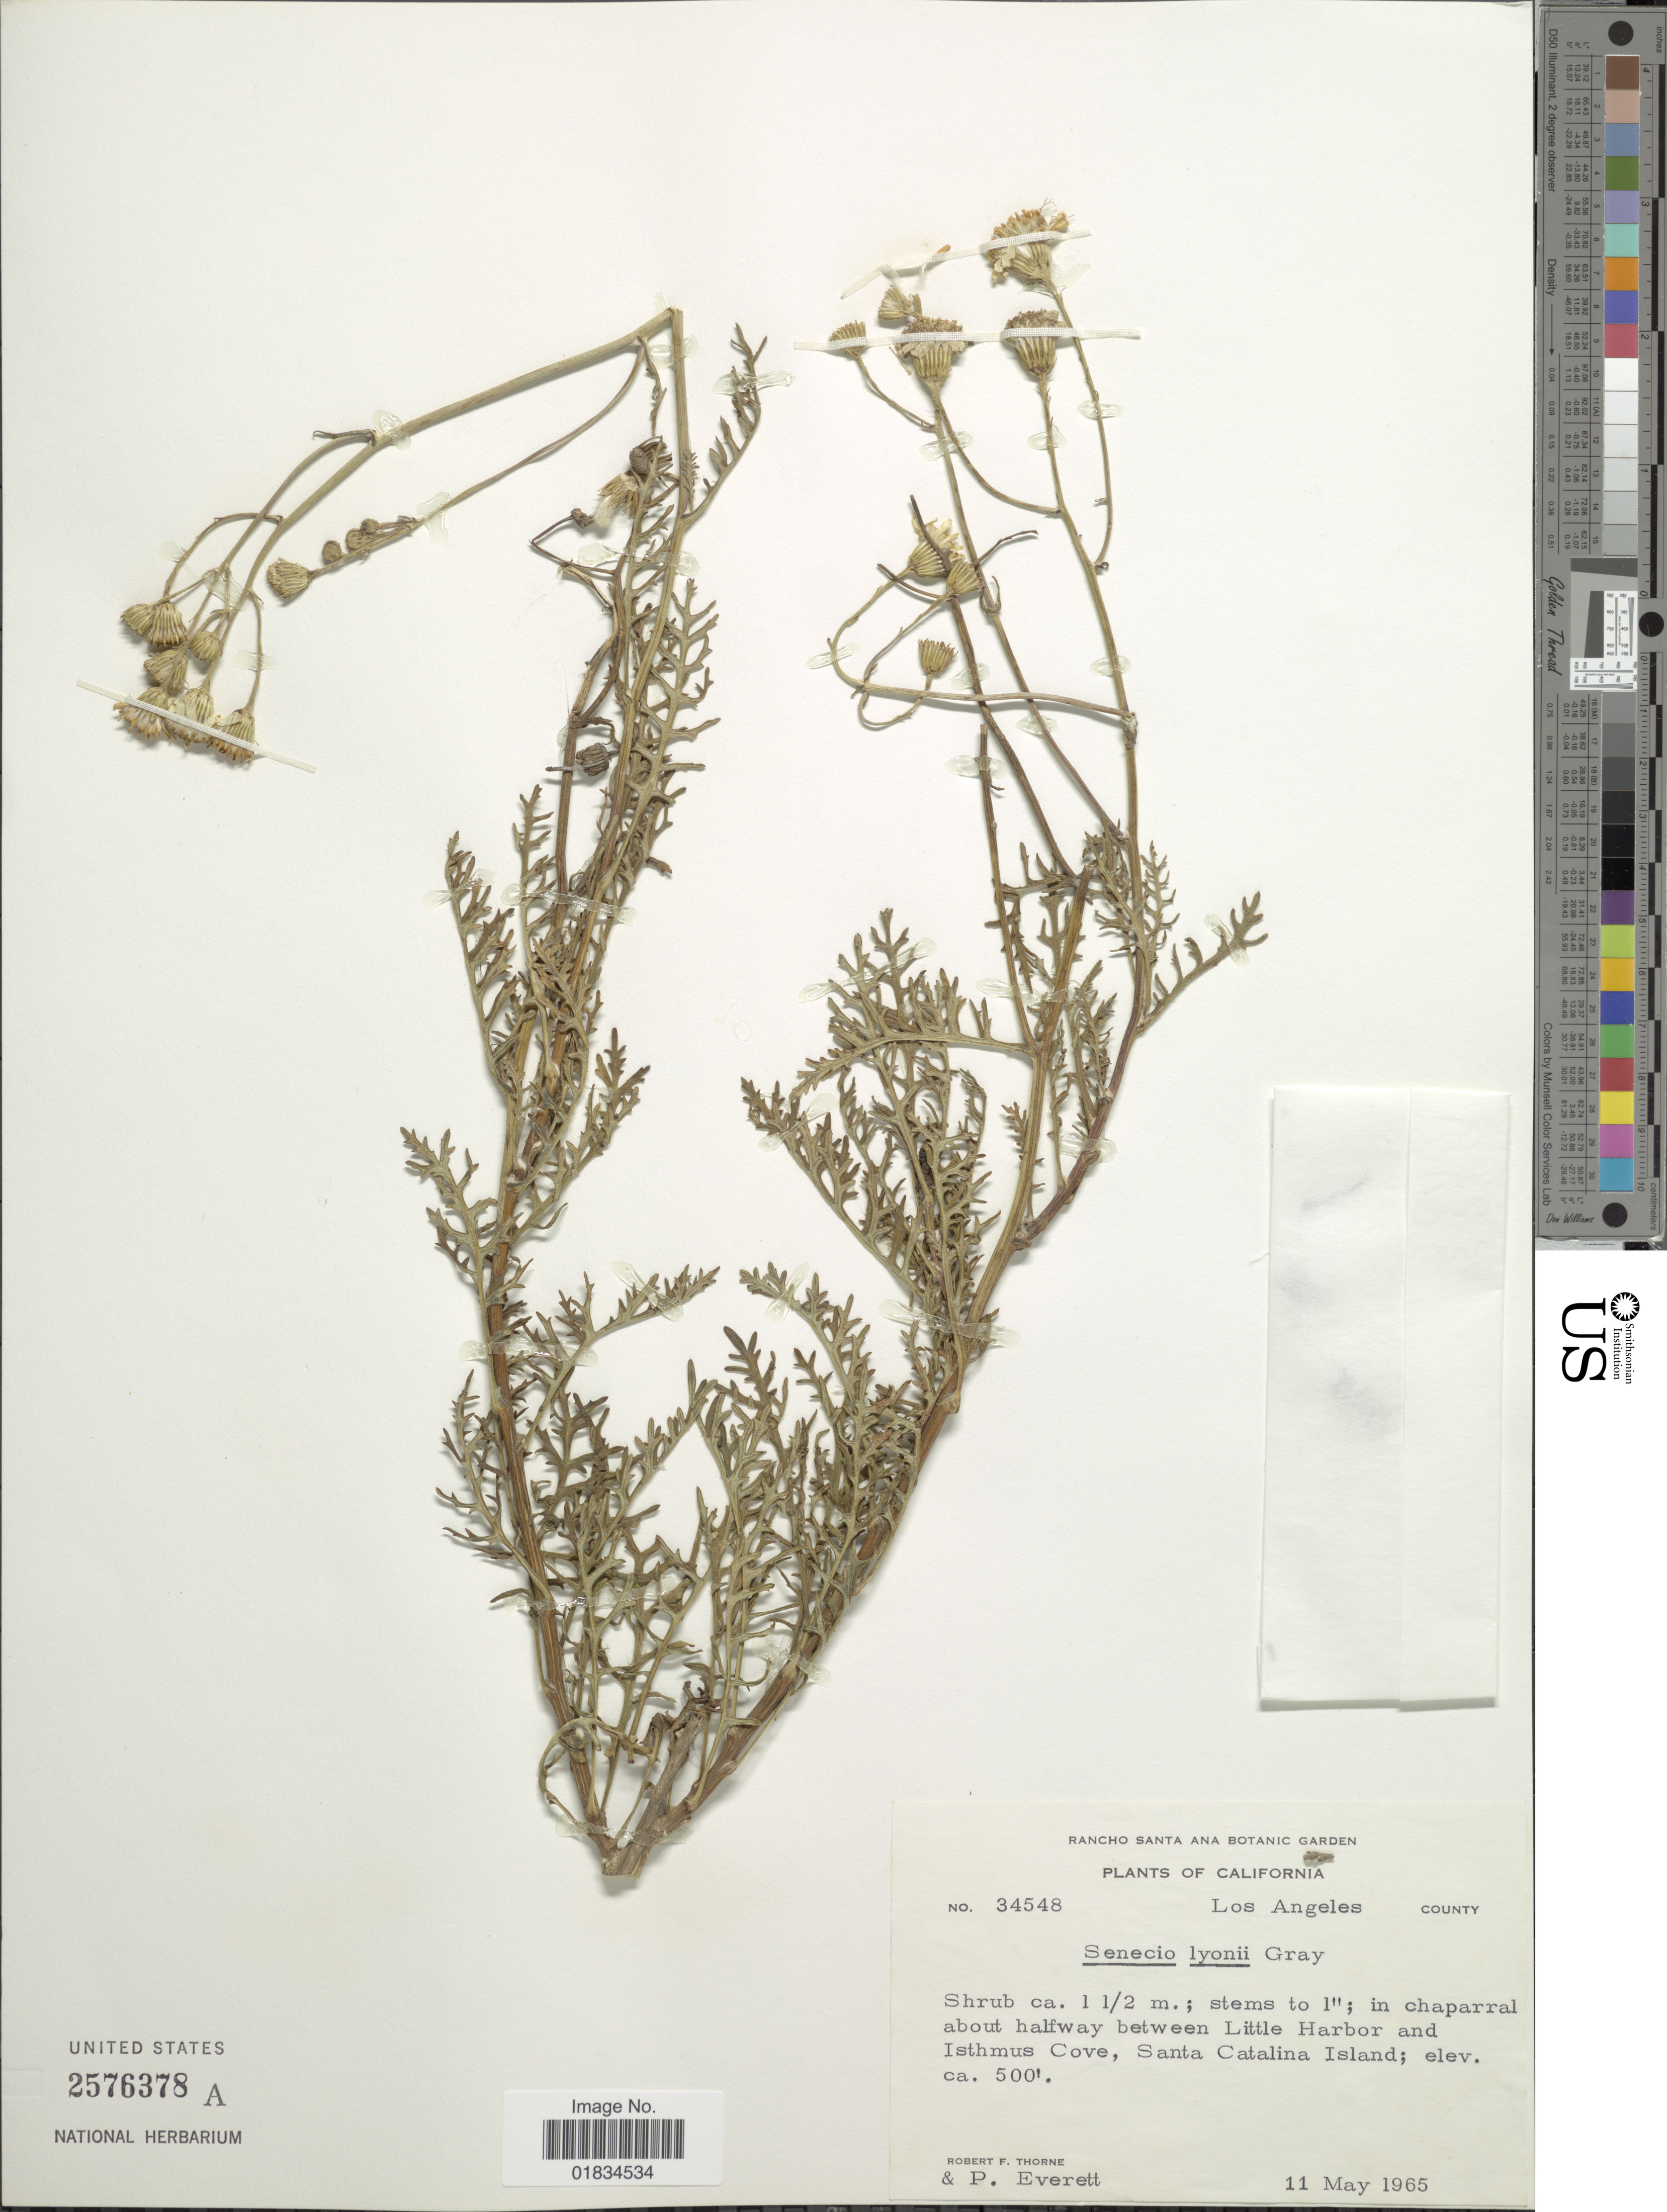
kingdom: Plantae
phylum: Tracheophyta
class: Magnoliopsida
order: Asterales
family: Asteraceae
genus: Senecio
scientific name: Senecio lyonii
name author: A. Gray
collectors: R. F. Thorne & P. Everett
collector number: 34548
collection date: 1965-05-11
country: United States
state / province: California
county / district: Los Angeles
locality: Los Angeles county, about halfway between Little Harbor and Isthmus Cove, Santa Catalina Island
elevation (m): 152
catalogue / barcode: US 2576378A